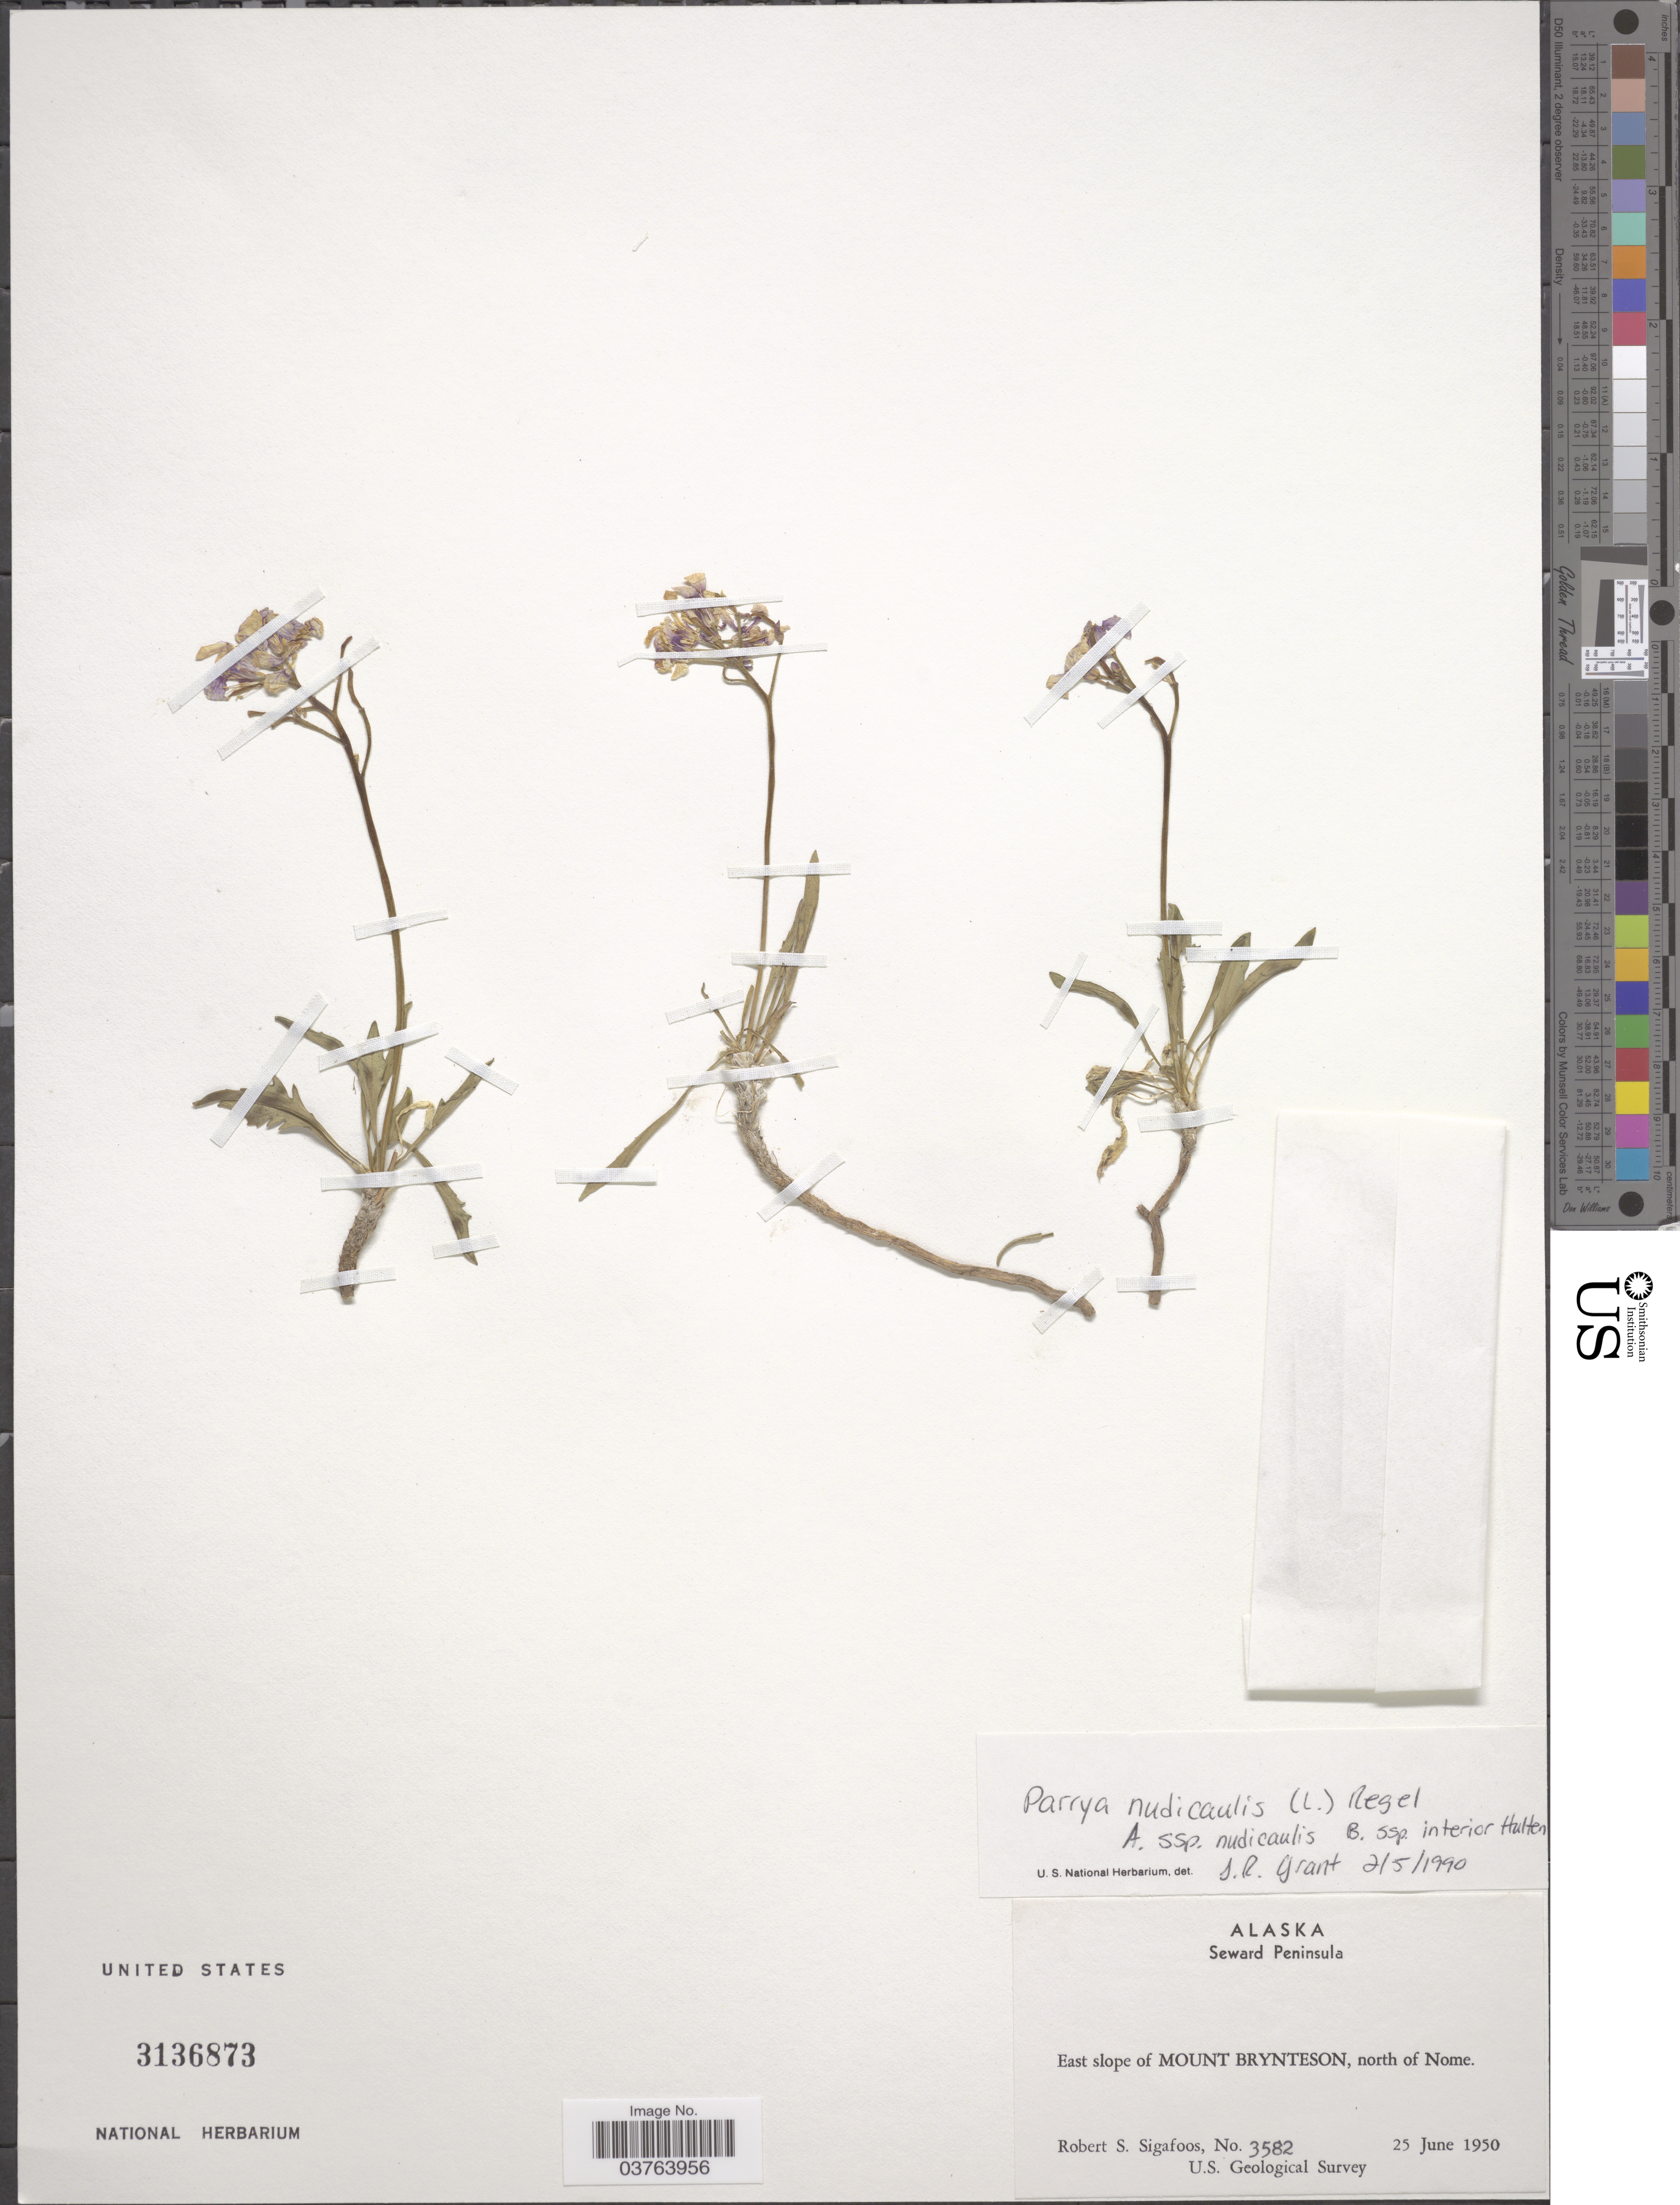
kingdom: Plantae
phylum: Tracheophyta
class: Magnoliopsida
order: Brassicales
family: Brassicaceae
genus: Parrya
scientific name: Parrya nudicaulis subsp. nudicaulis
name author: (L.) Regel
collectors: R. Sigafoos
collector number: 3582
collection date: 1950-06-25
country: United States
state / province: Alaska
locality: Seward Peninsula. East slope of Mount Brynteson, north of Nome.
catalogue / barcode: US 3136873